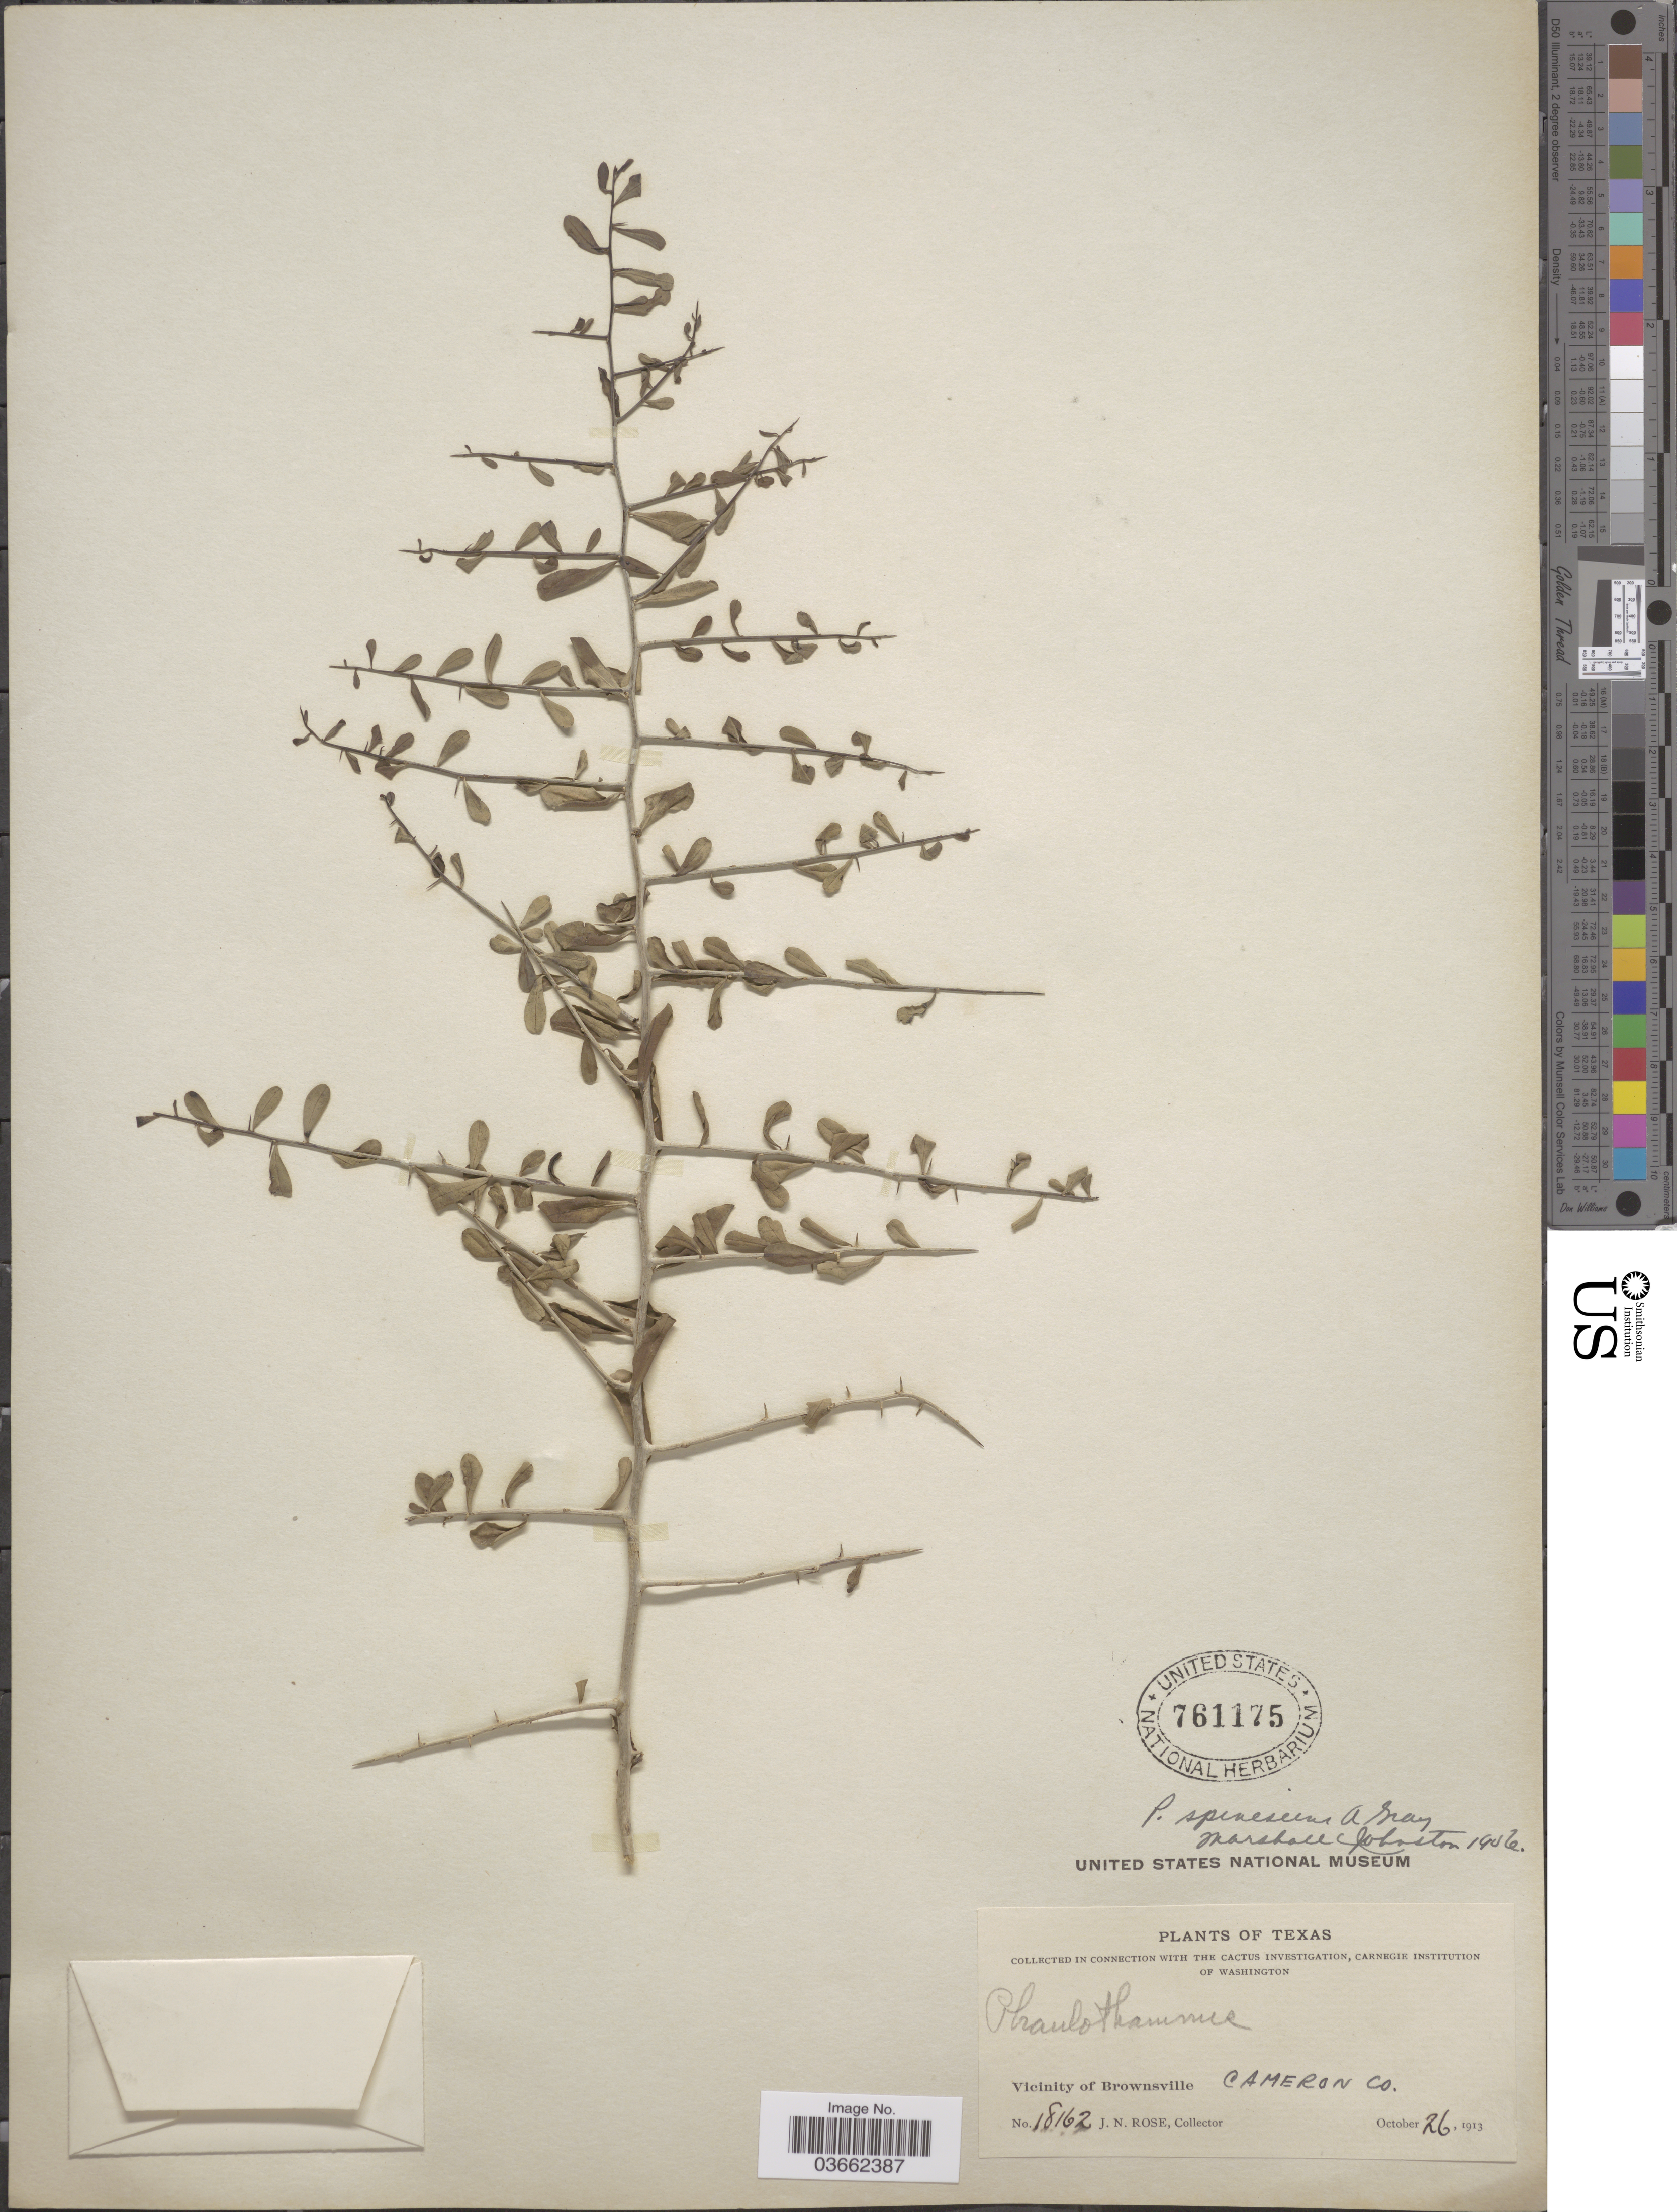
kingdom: Plantae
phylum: Tracheophyta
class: Magnoliopsida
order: Caryophyllales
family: Achatocarpaceae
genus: Phaulothamnus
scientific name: Phaulothamnus spinescens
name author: A. Gray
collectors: J. N. Rose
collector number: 18162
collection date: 1913-10-26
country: United States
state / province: Texas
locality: Vicinity of Brownsville, Cameron Co.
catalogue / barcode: US 761175